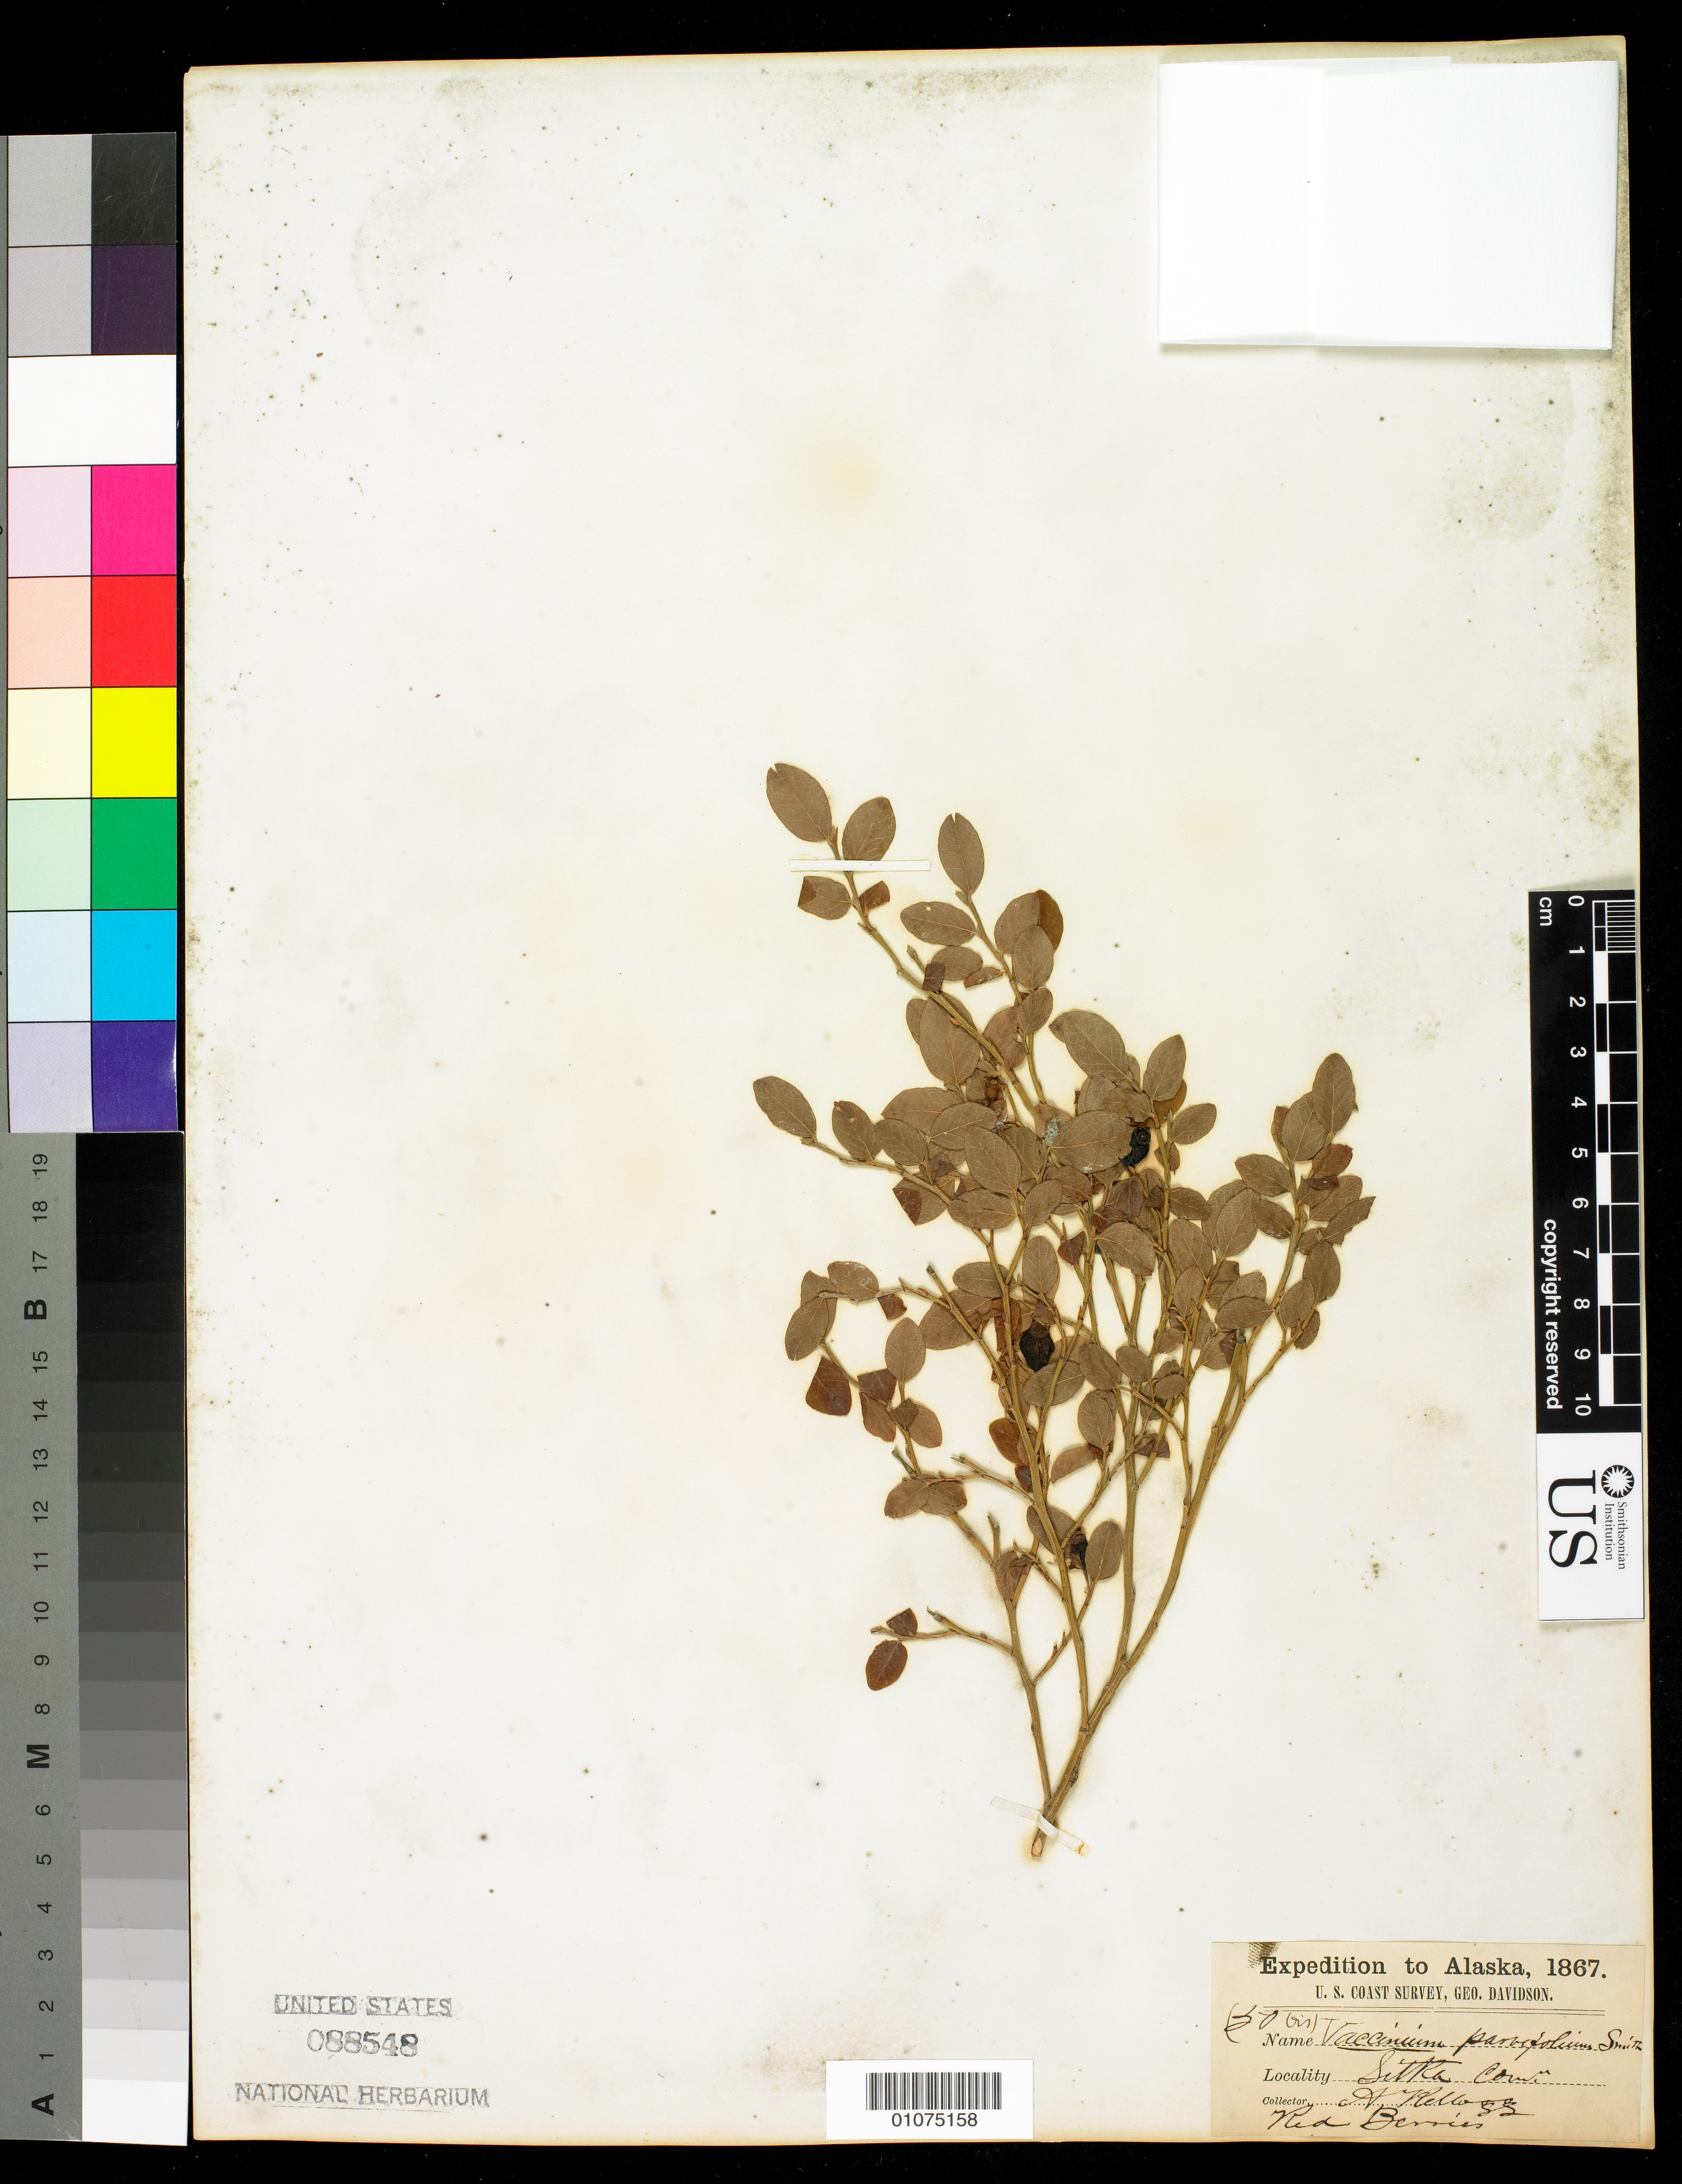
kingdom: Plantae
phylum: Tracheophyta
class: Magnoliopsida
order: Ericales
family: Ericaceae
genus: Vaccinium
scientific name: Vaccinium parvifolium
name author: Small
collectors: A. Kellogg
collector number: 50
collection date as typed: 1867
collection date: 1867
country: United States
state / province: Alaska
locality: Sitka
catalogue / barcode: US 88548